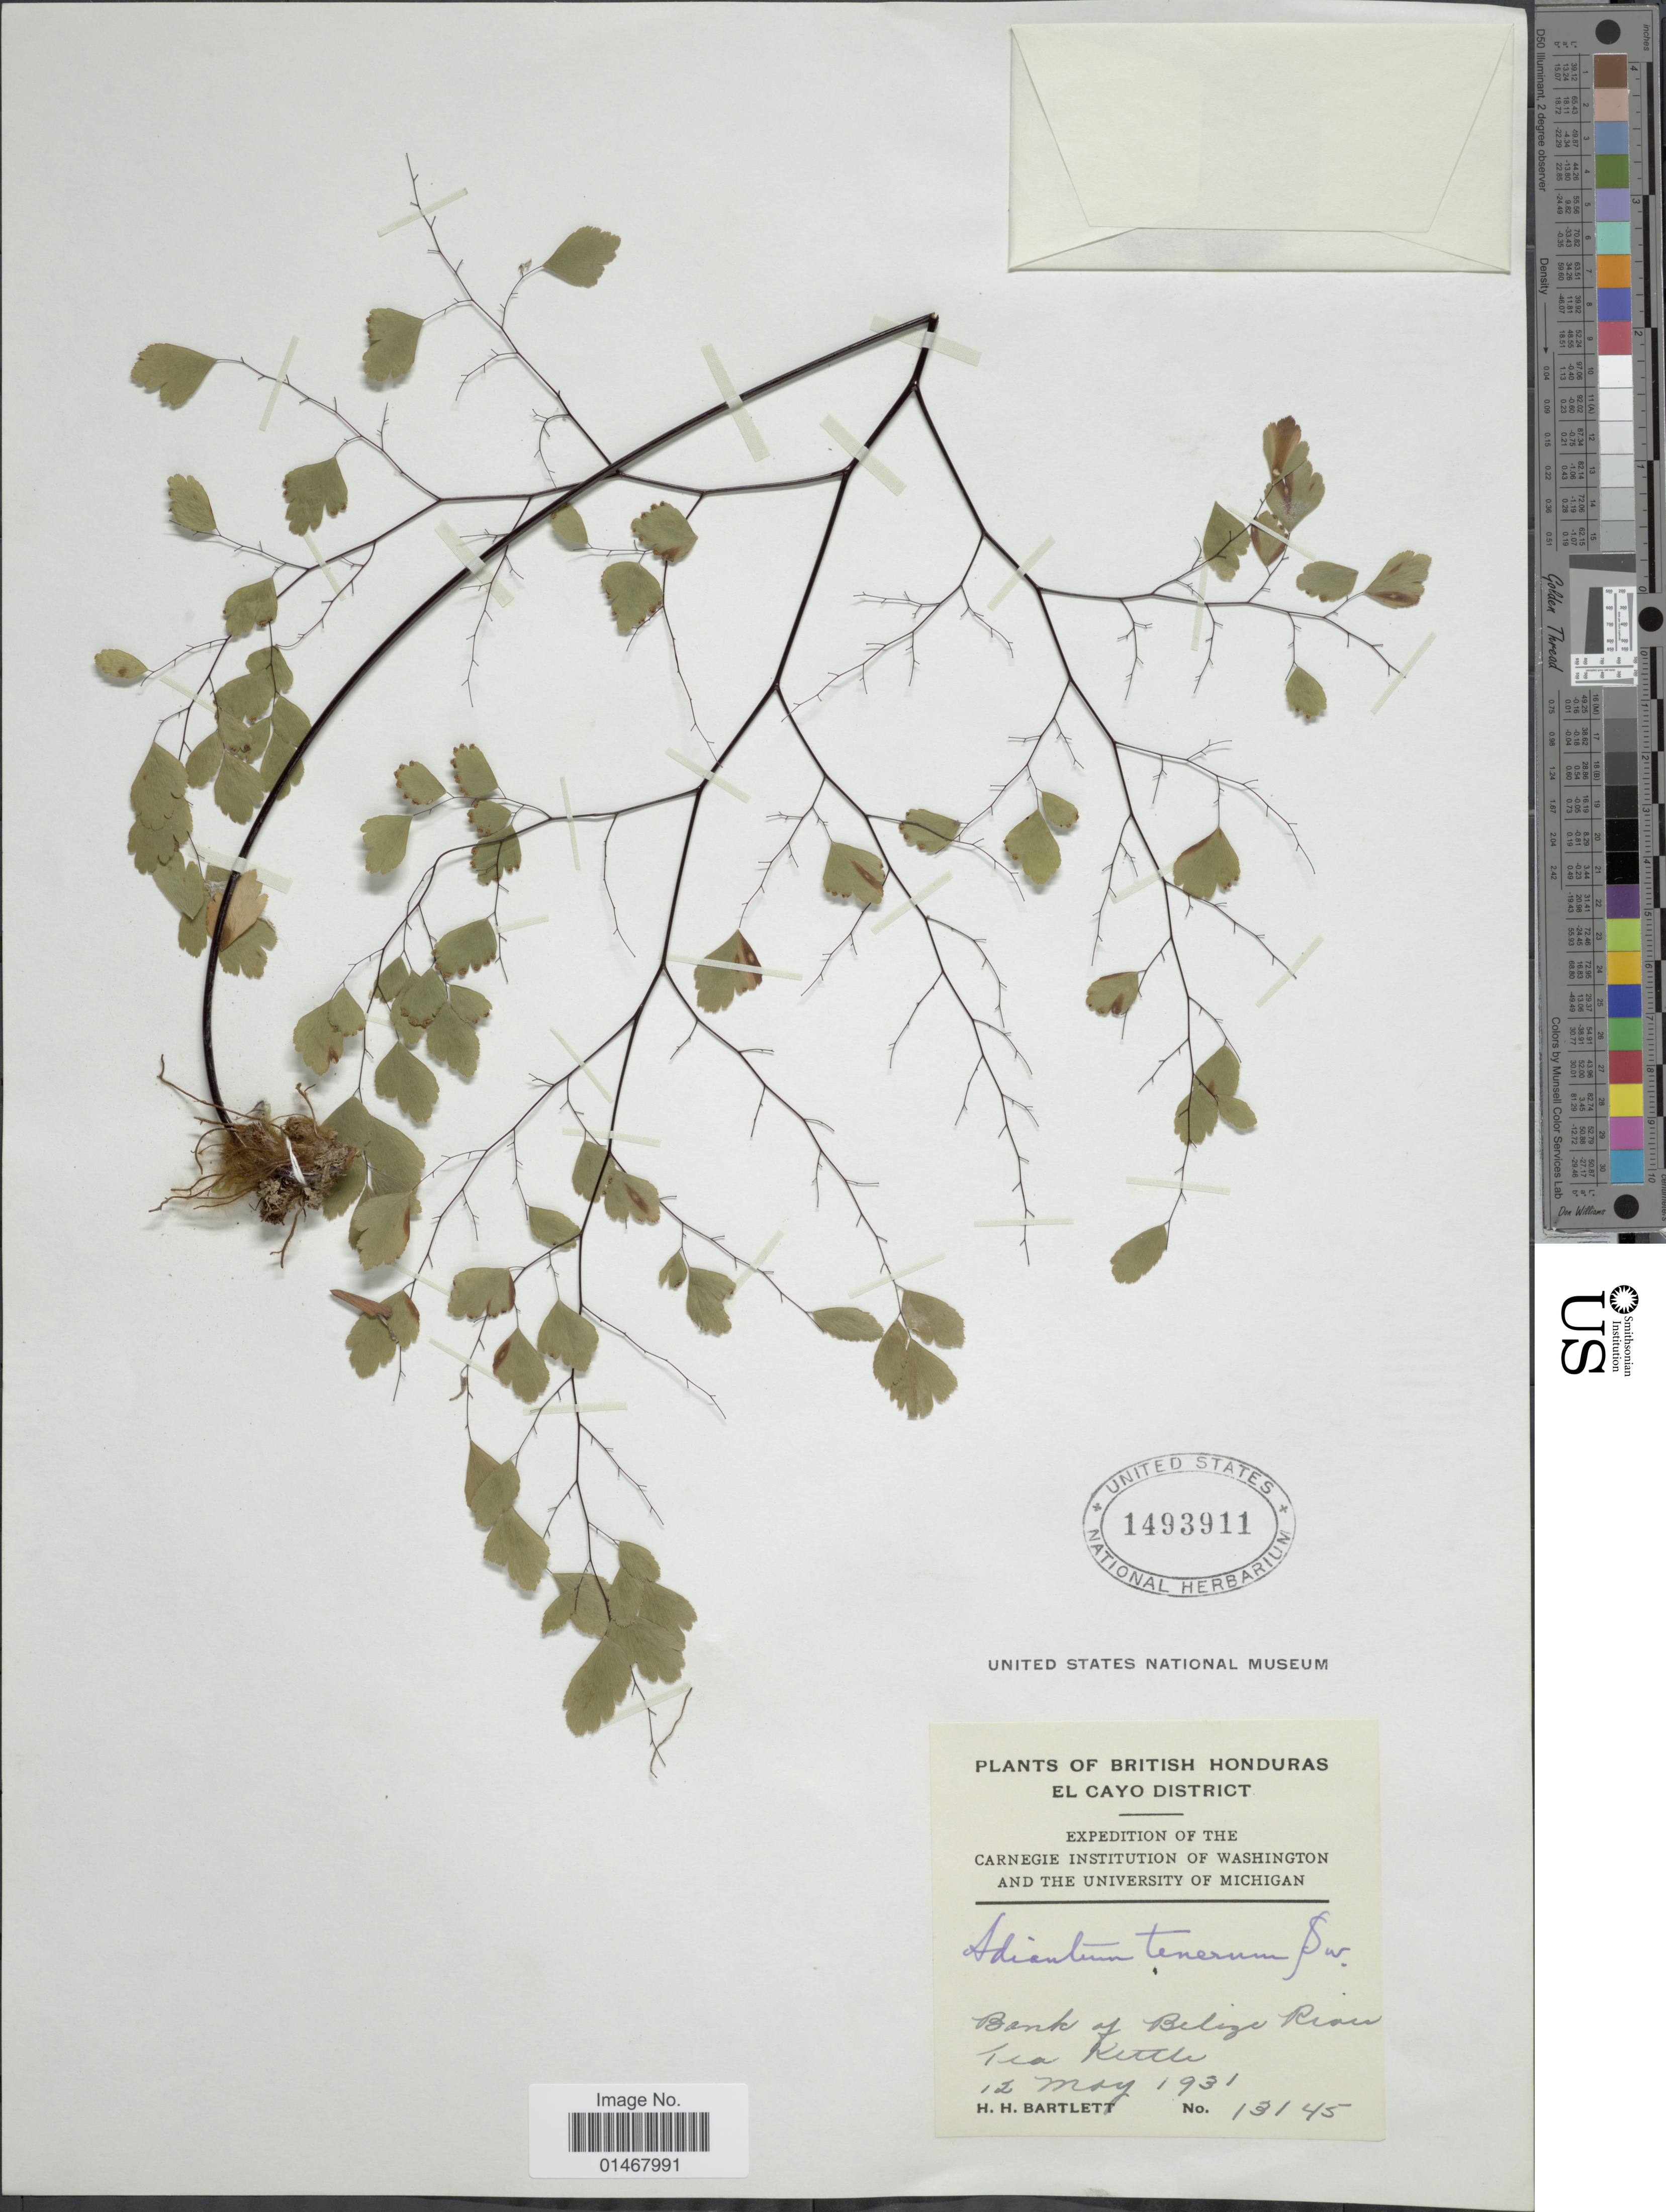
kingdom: Plantae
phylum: Tracheophyta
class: Polypodiopsida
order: Polypodiales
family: Pteridaceae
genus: Adiantum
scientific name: Adiantum tenerum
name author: Sw.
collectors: H. H. Bartlett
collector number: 13145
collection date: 1931-05-12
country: Belize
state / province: Cayo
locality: British Honduras, El Cayo District, Bank of Belize River Tea Kettle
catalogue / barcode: US 1493911